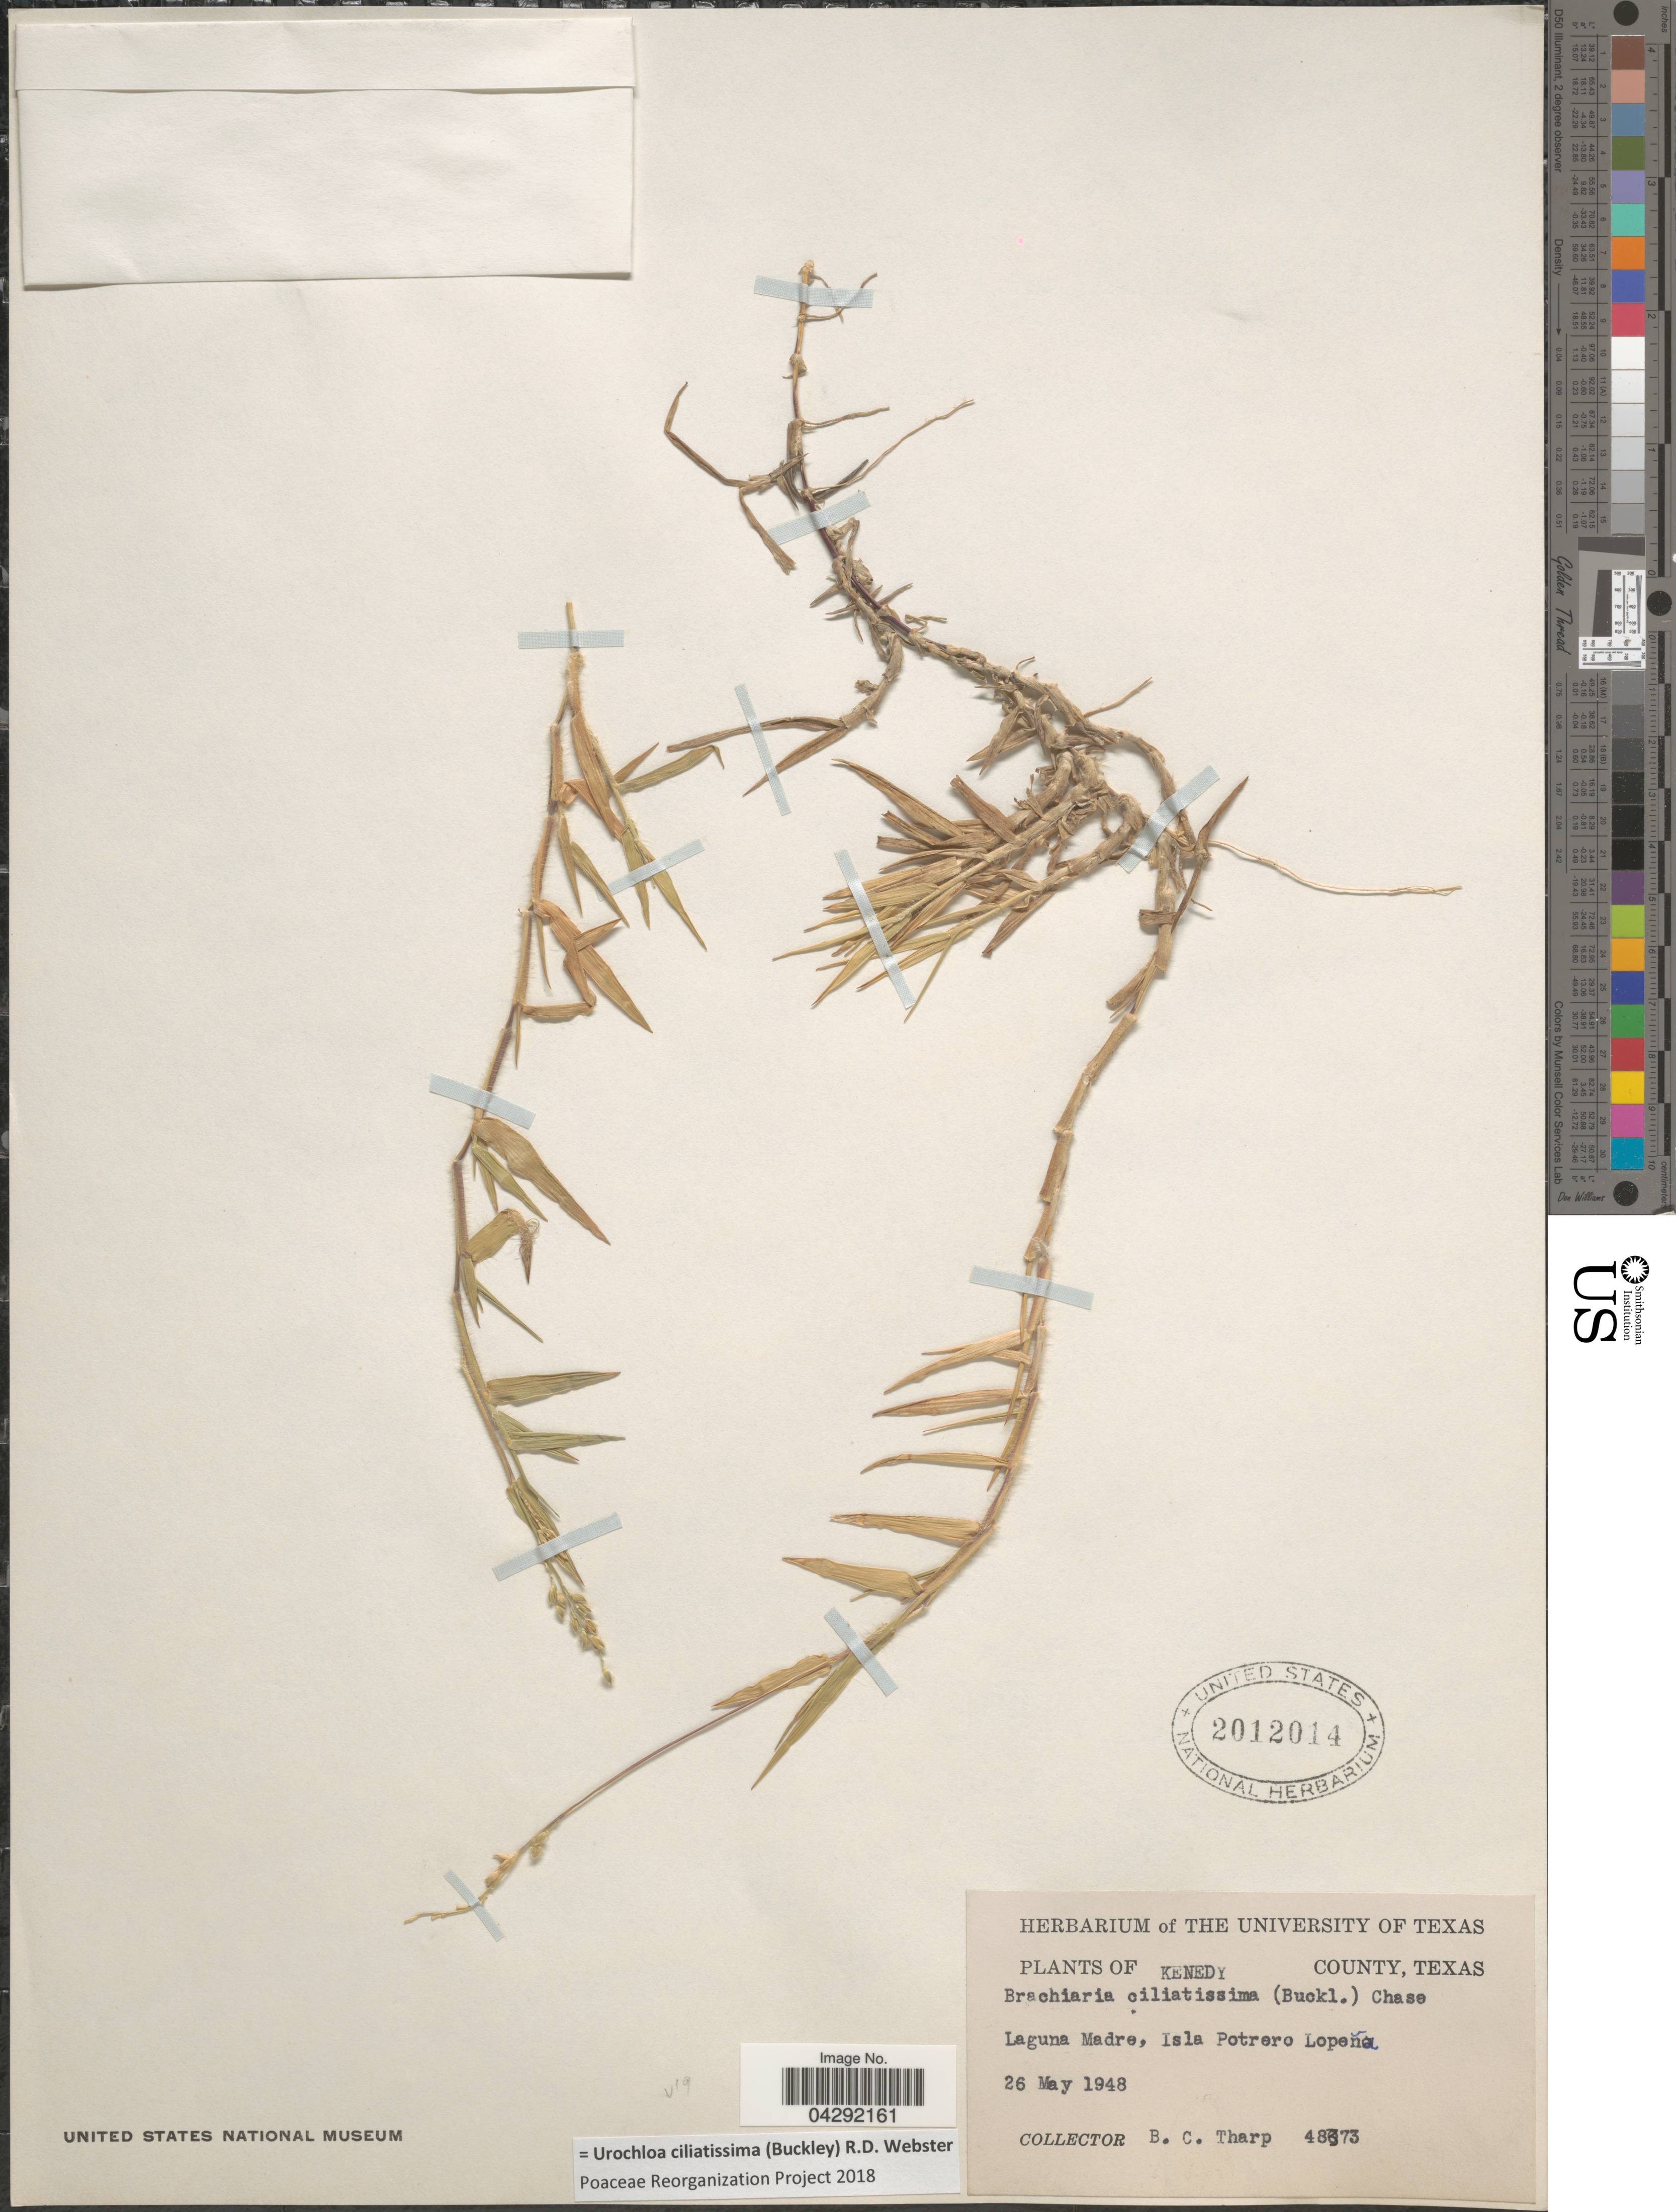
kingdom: Plantae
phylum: Tracheophyta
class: Liliopsida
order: Poales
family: Poaceae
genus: Urochloa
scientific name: Urochloa ciliatissima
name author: (Buckley) R.D. Webster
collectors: B. C. Tharp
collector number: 48373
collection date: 1948-05-26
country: United States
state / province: Texas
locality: Kenedy County. Laguna Madre, Isla Potrero Lopeña.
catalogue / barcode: US 2012014